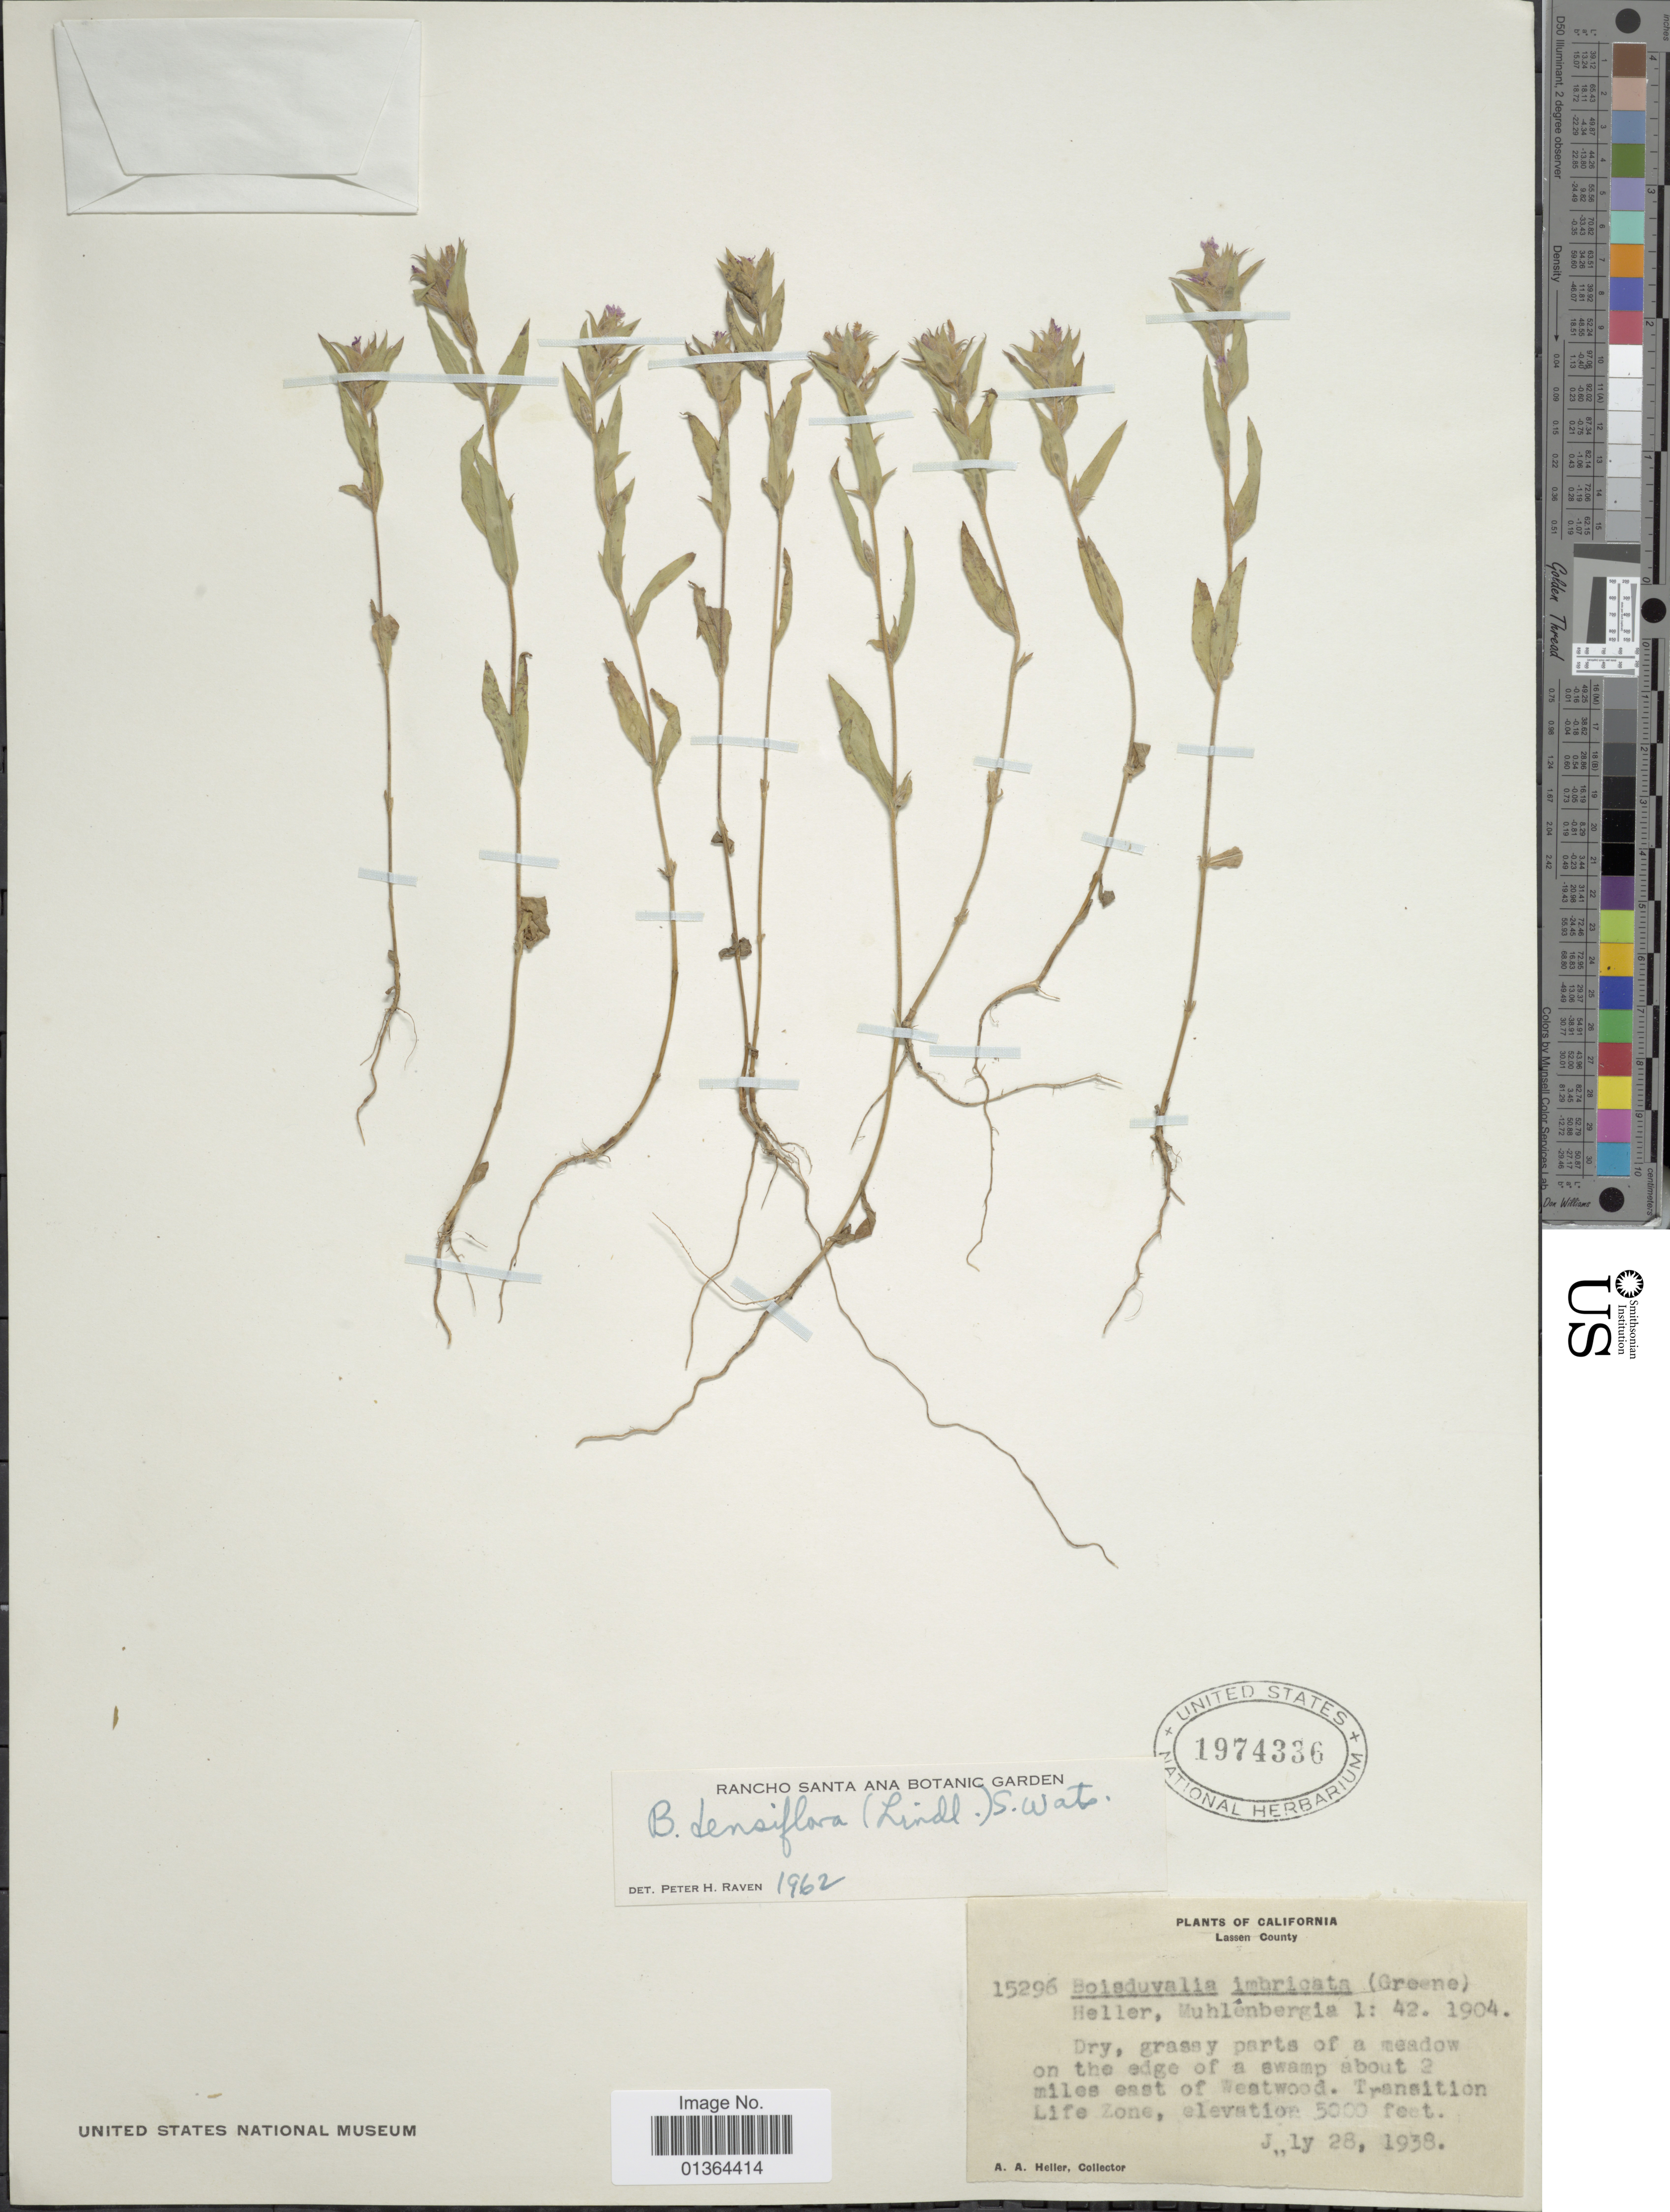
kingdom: Plantae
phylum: Tracheophyta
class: Magnoliopsida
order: Myrtales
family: Onagraceae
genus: Epilobium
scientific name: Epilobium densiflorum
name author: (Lindl.) Hoch & P.H. Raven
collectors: A. A. Heller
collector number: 15296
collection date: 1938-07-28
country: United States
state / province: California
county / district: Lassen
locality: Lassen County, about 2 miles east of Westwood, Transition Life zone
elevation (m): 1524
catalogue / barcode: US 1974336